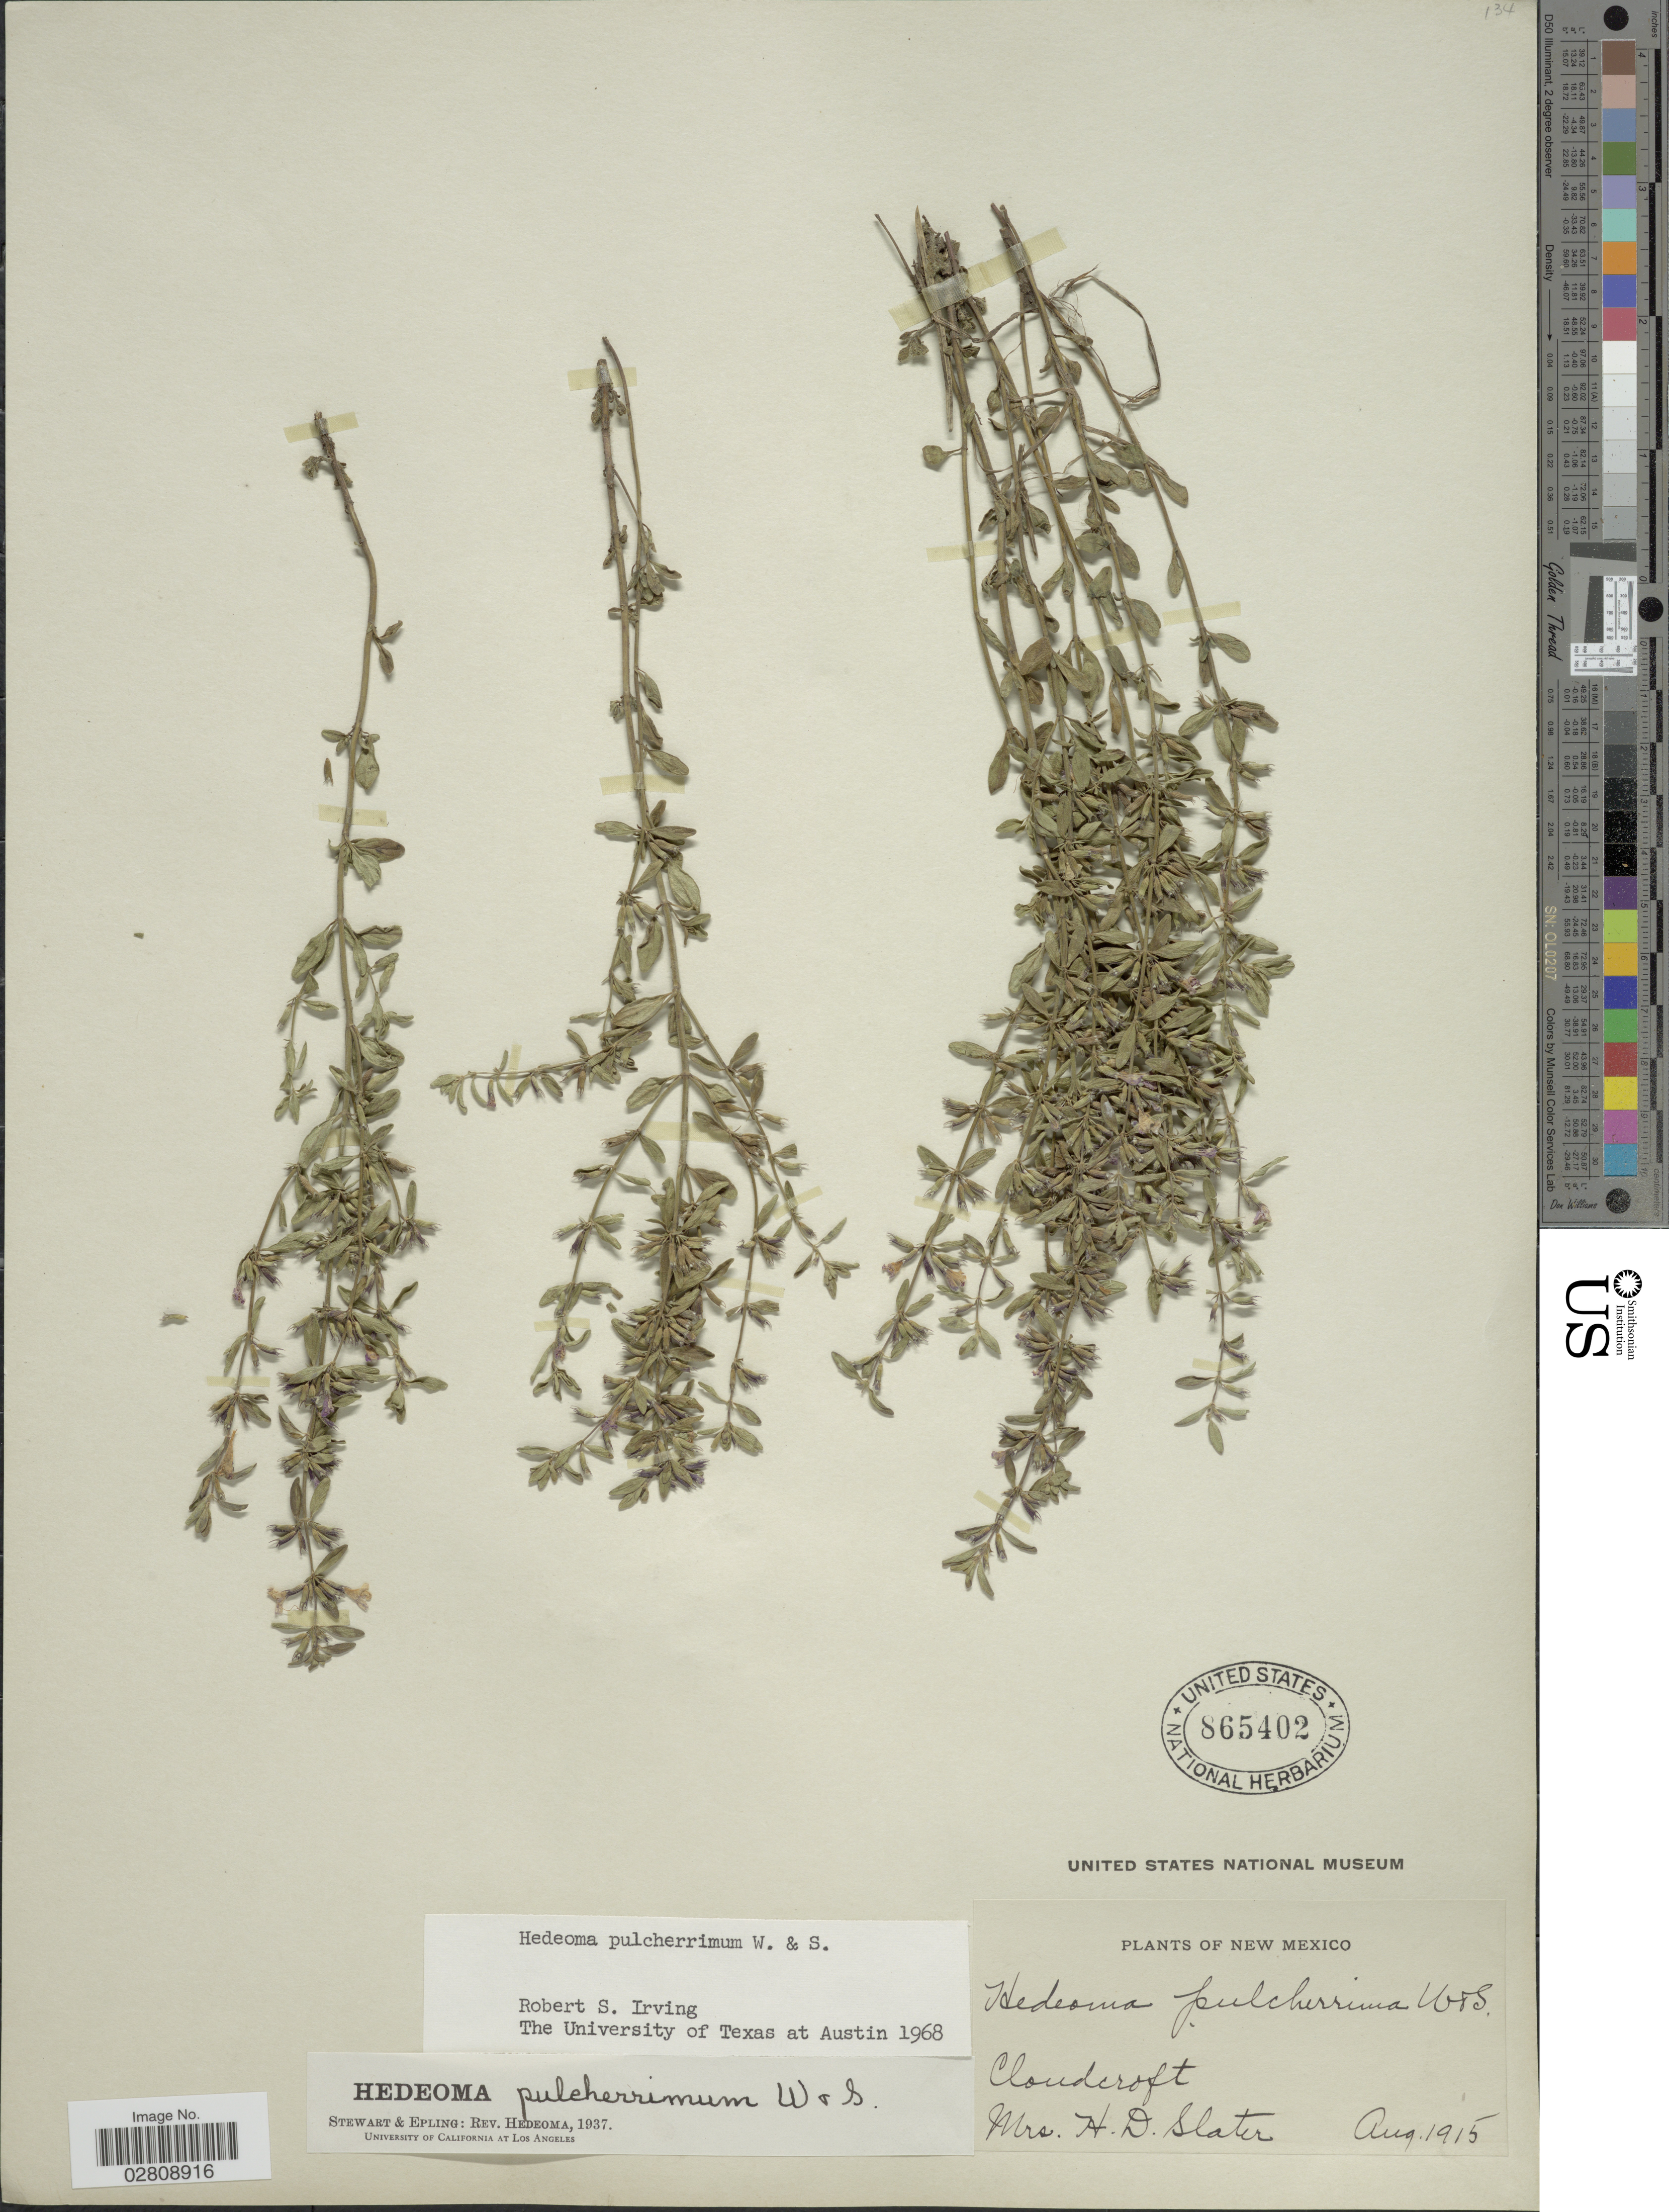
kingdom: Plantae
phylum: Tracheophyta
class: Magnoliopsida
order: Lamiales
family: Lamiaceae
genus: Hedeoma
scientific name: Hedeoma pulcherrima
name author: Wooton & Standl.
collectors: H. Slater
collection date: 1915-08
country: United States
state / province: New Mexico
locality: Cloudcroft.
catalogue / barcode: US 865402